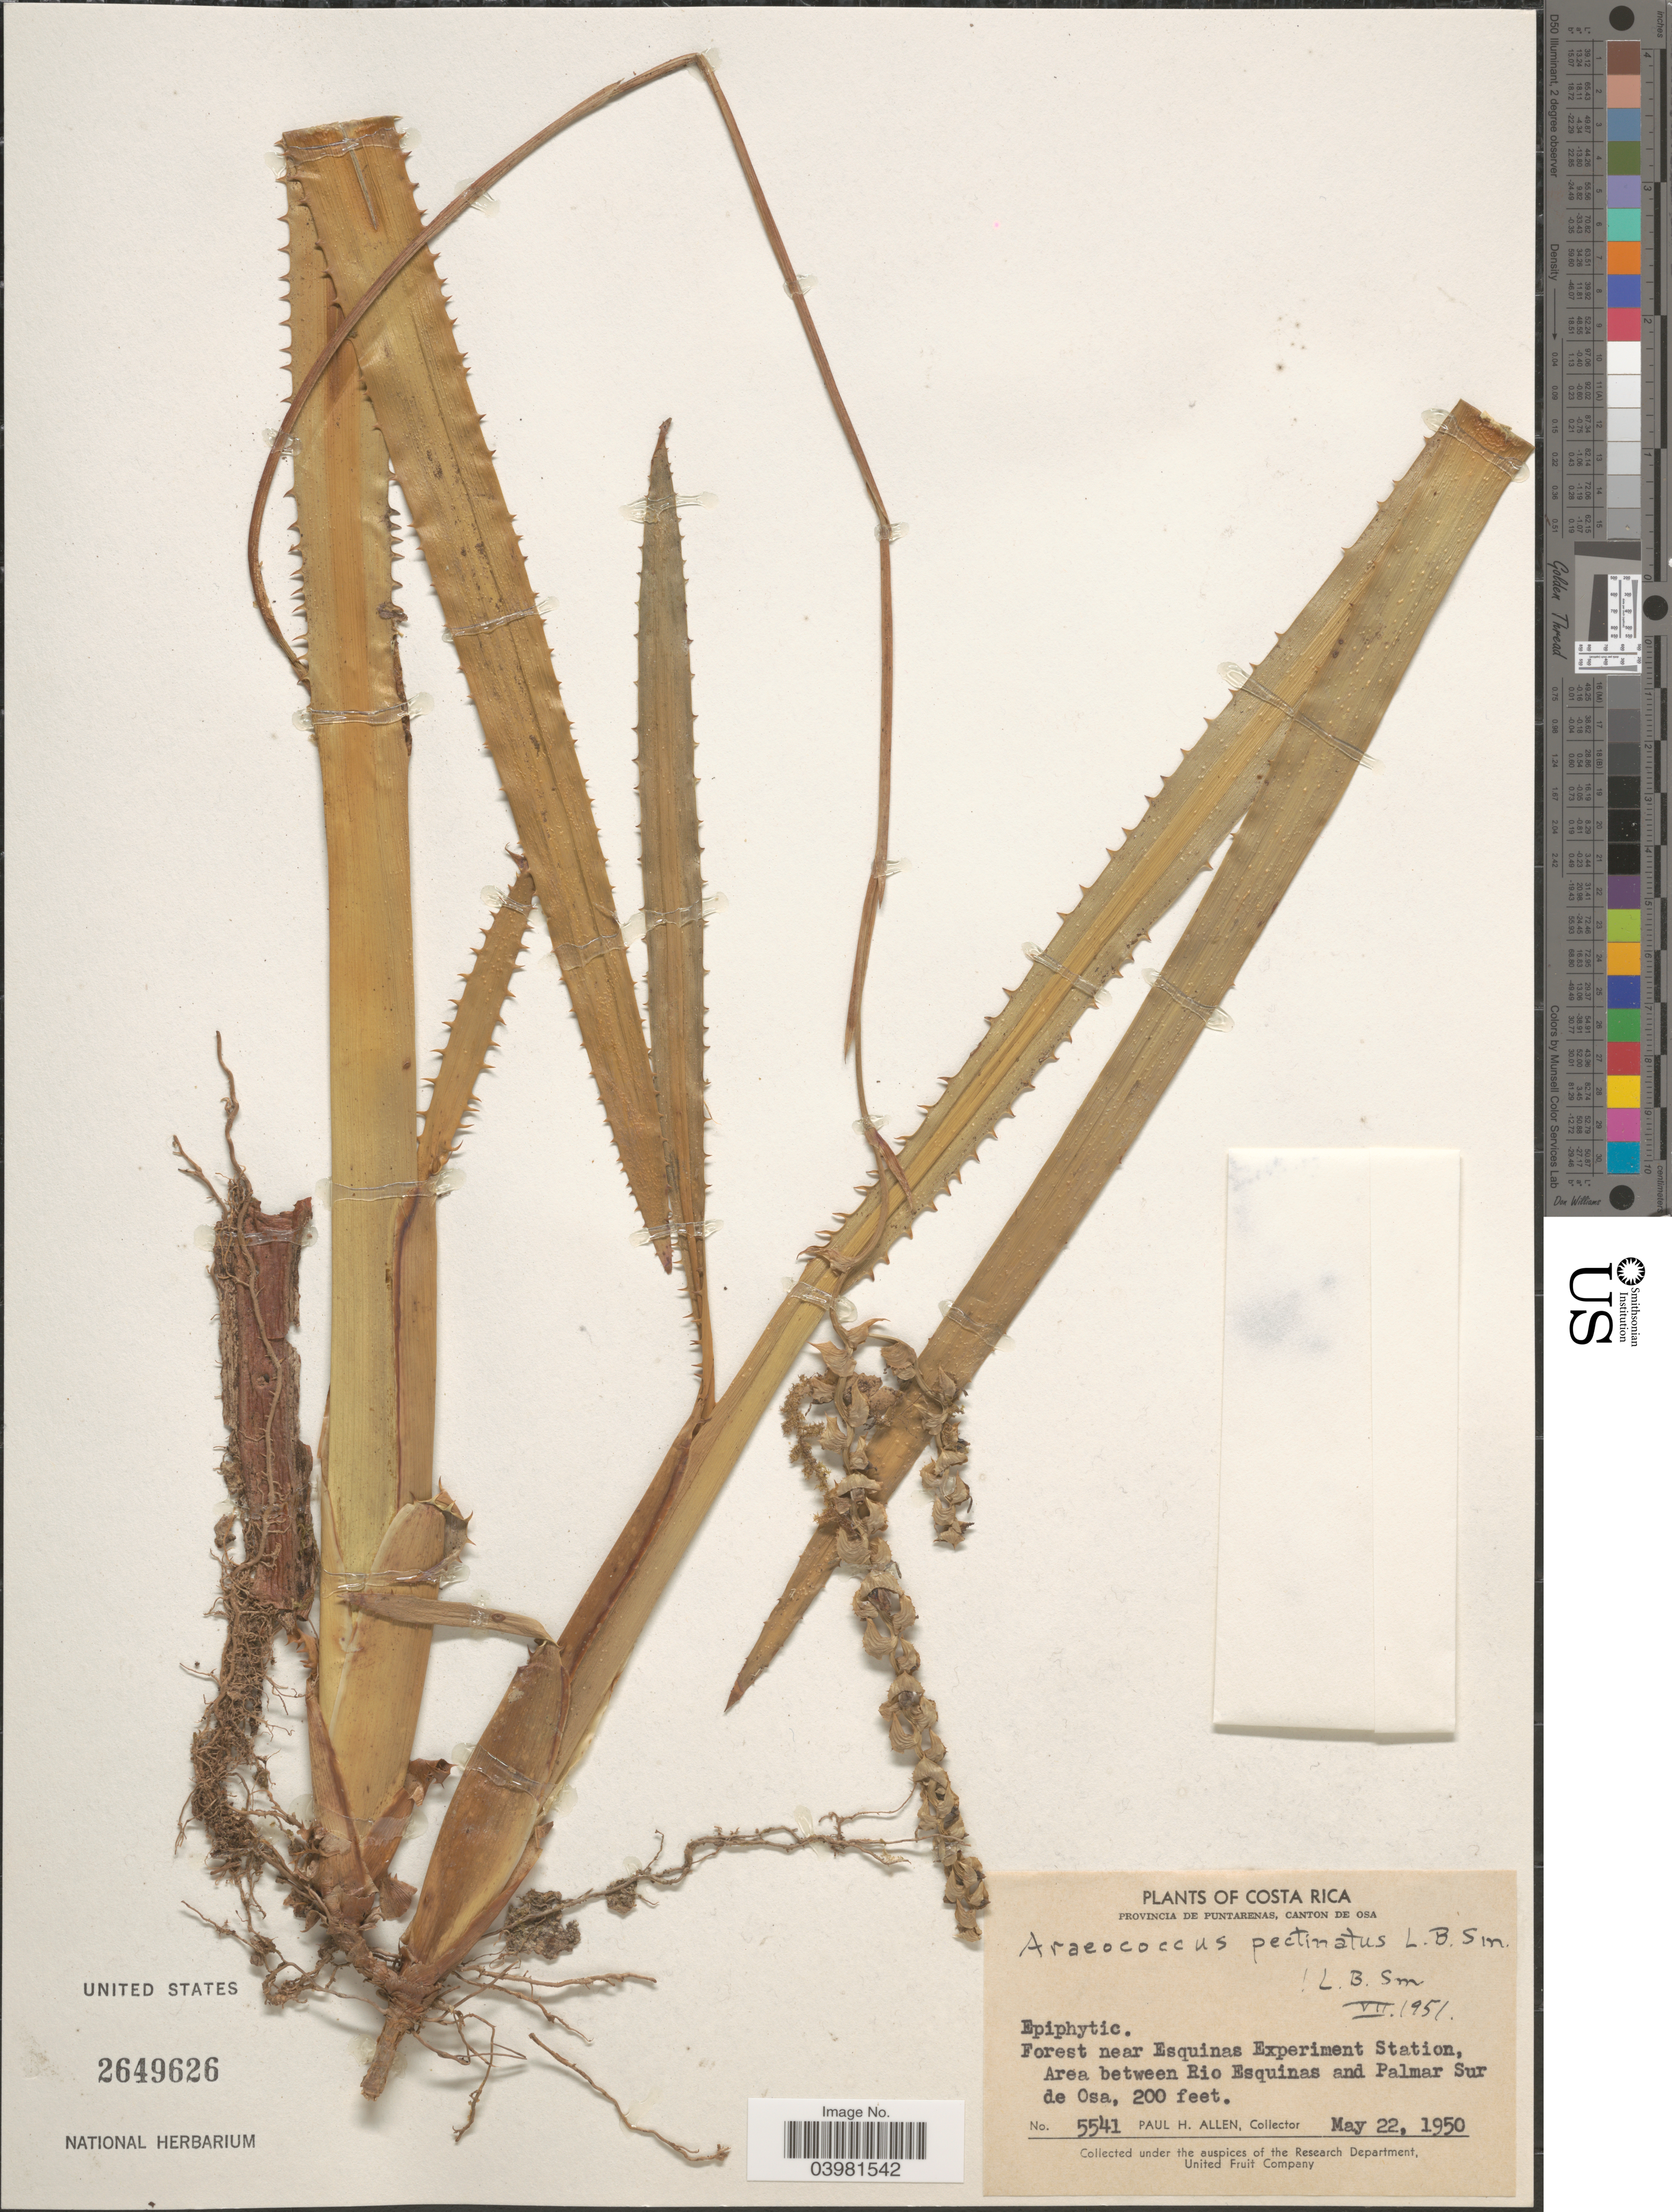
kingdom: Plantae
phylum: Tracheophyta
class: Liliopsida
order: Poales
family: Bromeliaceae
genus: Araeococcus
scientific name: Araeococcus pectinatus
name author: L.B. Sm.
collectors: P. H. Allen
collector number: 5541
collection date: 1950-05-22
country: Costa Rica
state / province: Puntarenas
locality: Canton de Osa. Forest near Esquinas Experiment Station, Area between Rio Esquinas and Palmar Sur de Osa.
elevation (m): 61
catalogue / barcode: US 2649626